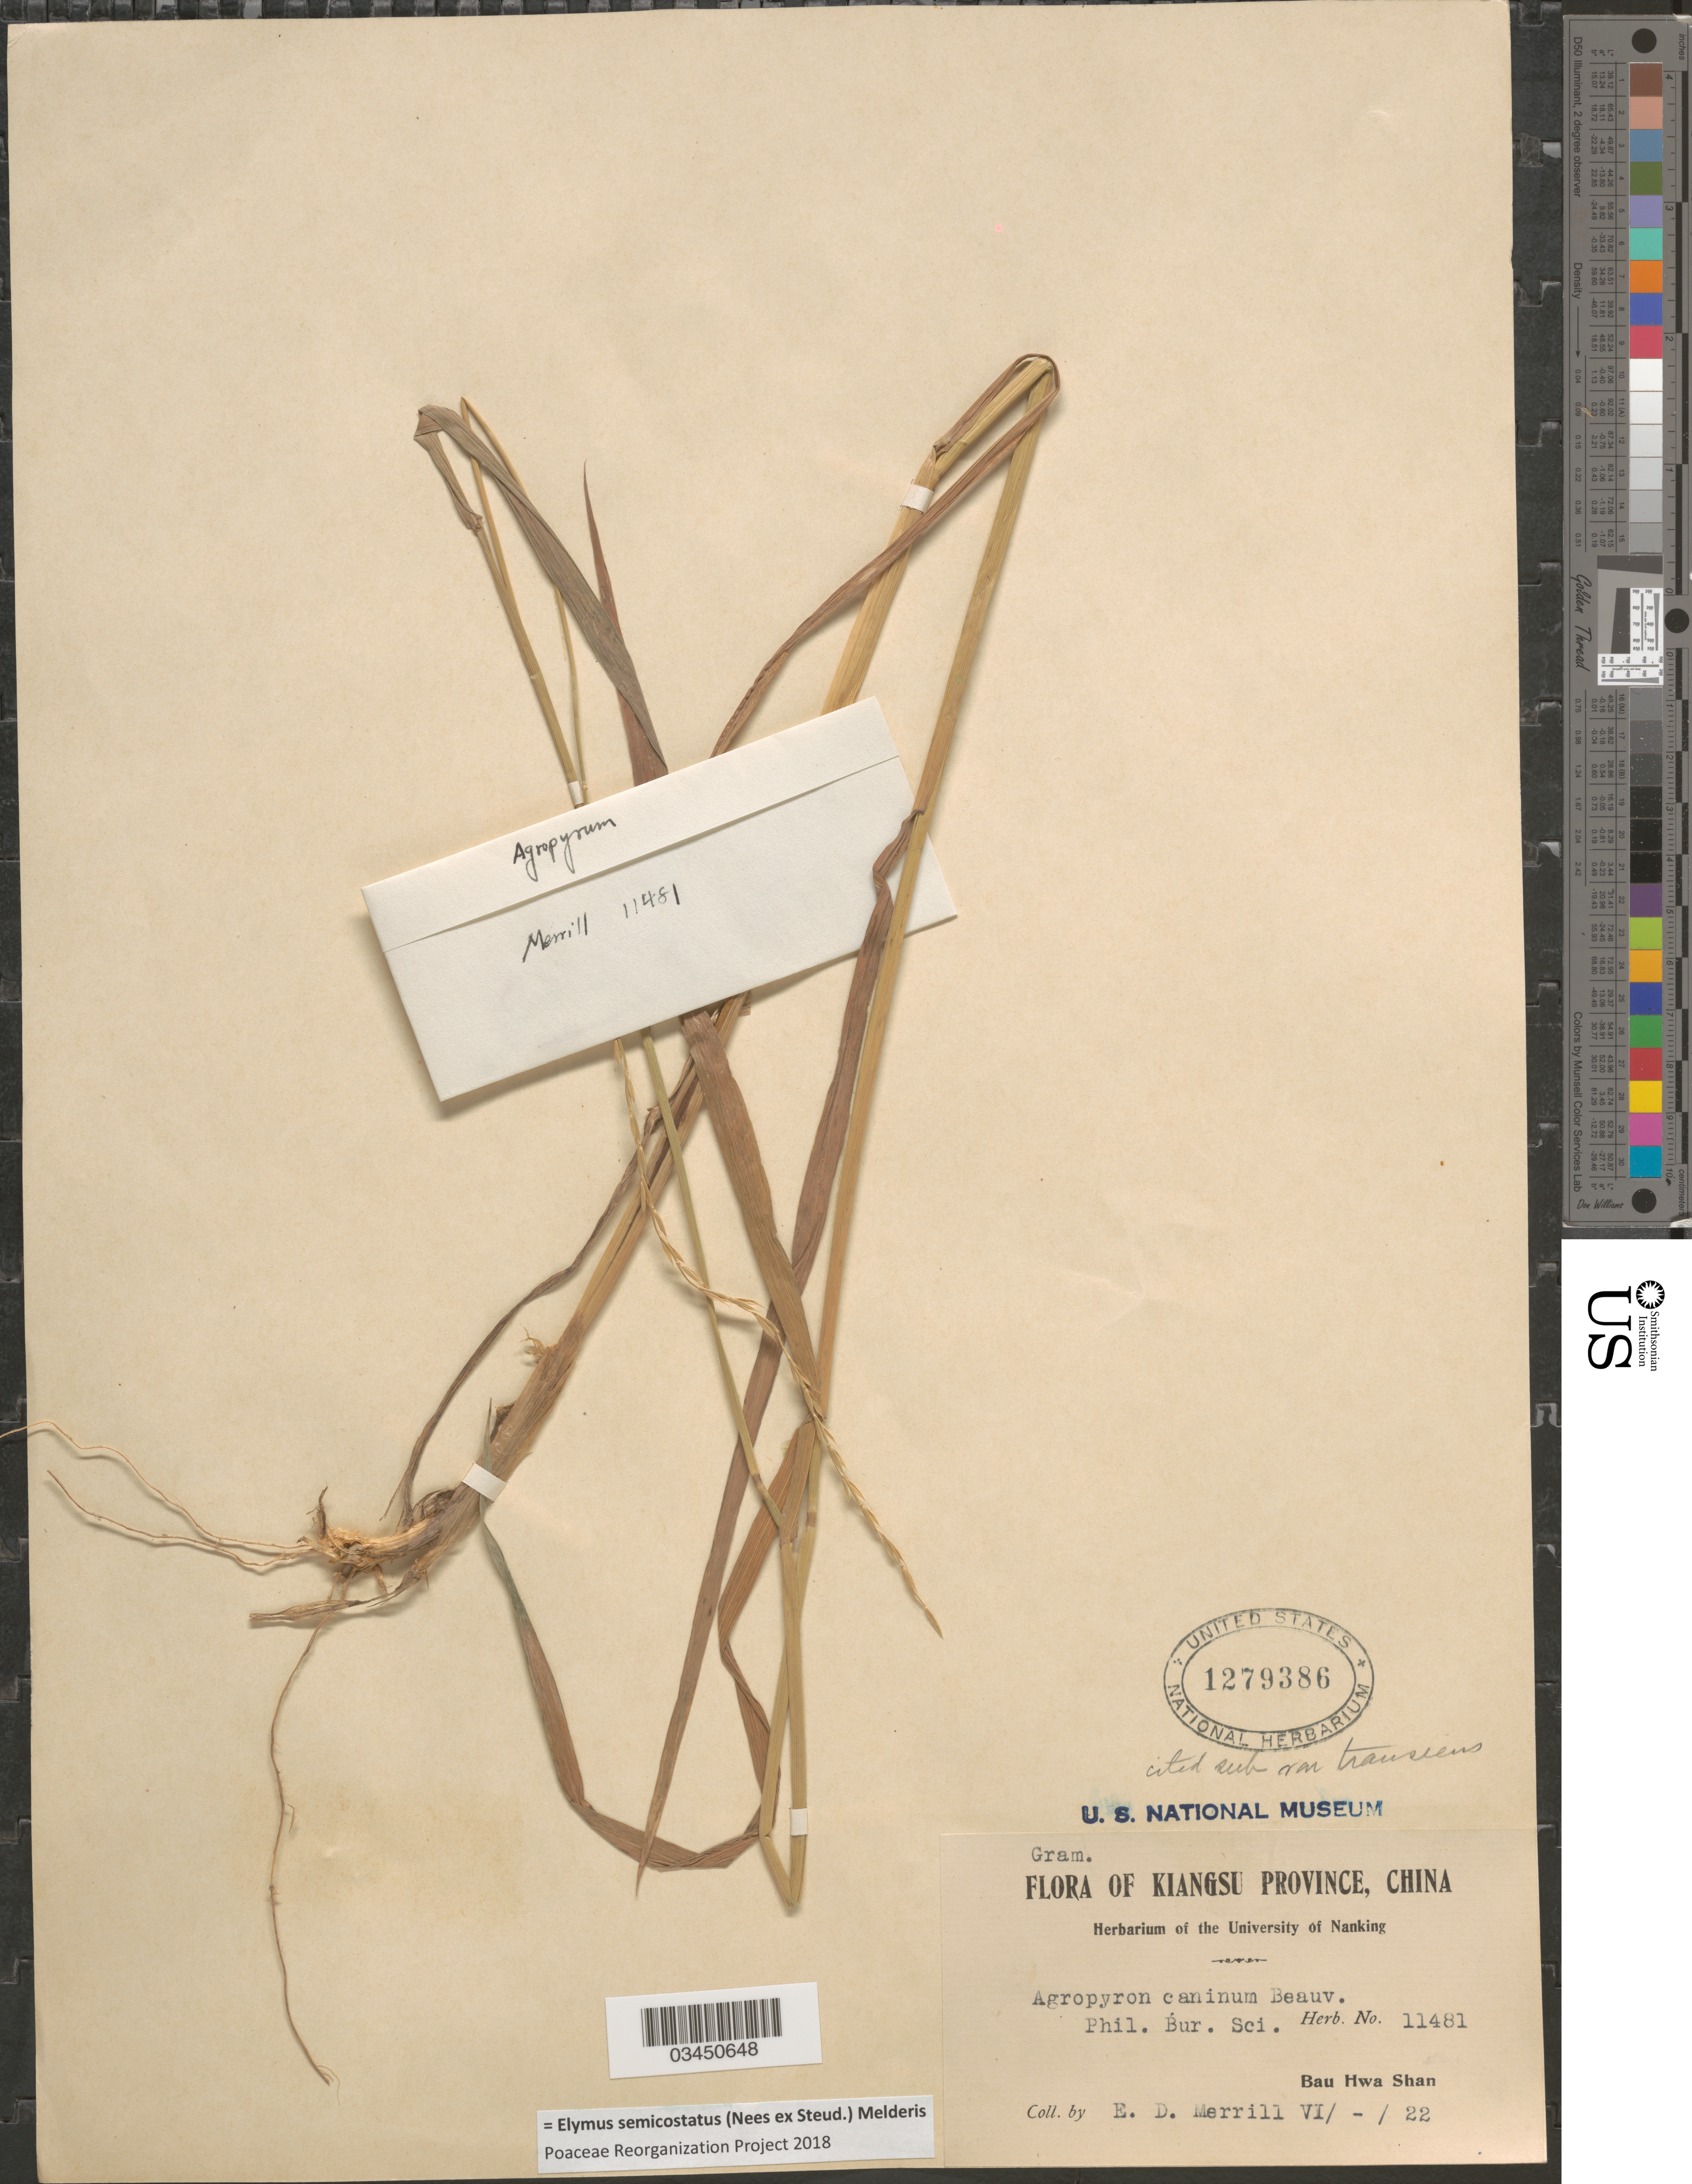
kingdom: Plantae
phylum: Tracheophyta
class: Liliopsida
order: Poales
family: Poaceae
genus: Elymus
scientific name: Elymus semicostatus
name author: (Nees ex Steud.) Melderis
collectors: E. D. Merrill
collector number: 11481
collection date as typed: Transcribed d/m/y: /6/22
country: China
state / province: Jiangsu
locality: Kiangsu Province. Bau Hwa Shan.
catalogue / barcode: US 1279386